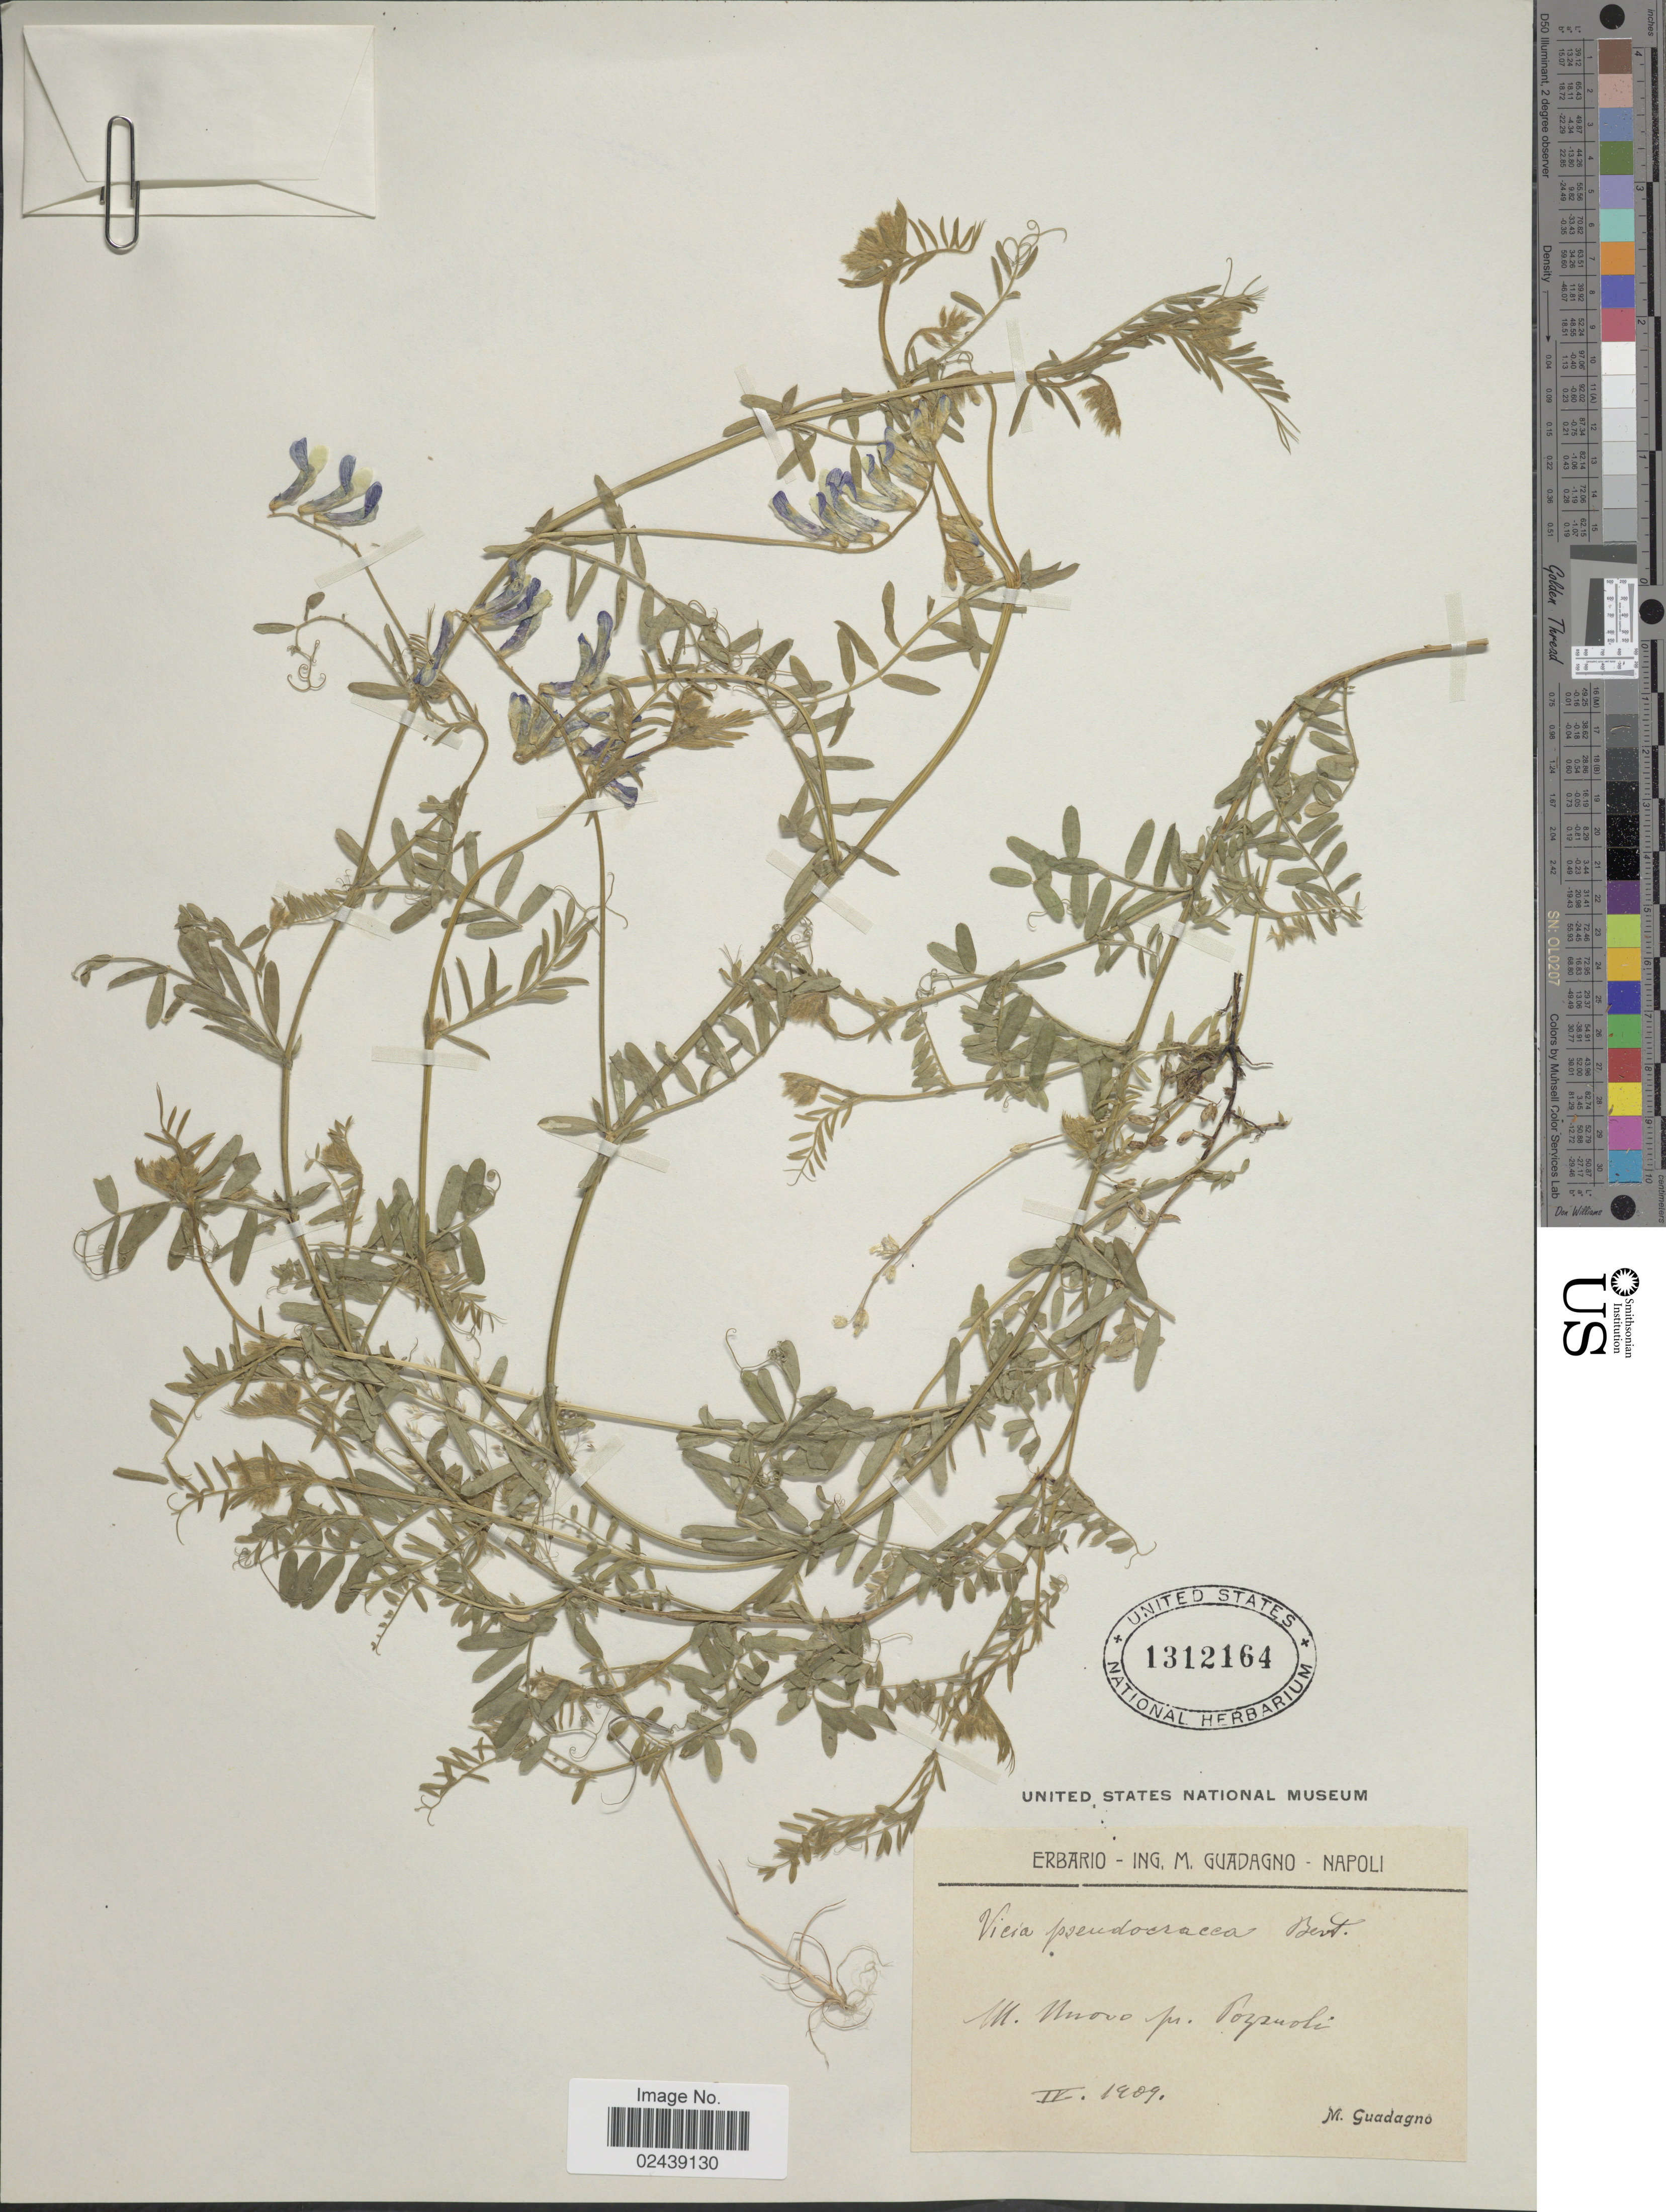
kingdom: Plantae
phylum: Tracheophyta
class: Magnoliopsida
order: Fabales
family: Fabaceae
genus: Vicia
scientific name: Vicia pseudocracca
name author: Bertol.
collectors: M. Guadagno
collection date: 1909-04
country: Italy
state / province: Campania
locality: N, Nuovo pr. Pozzuoli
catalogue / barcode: US 1312164